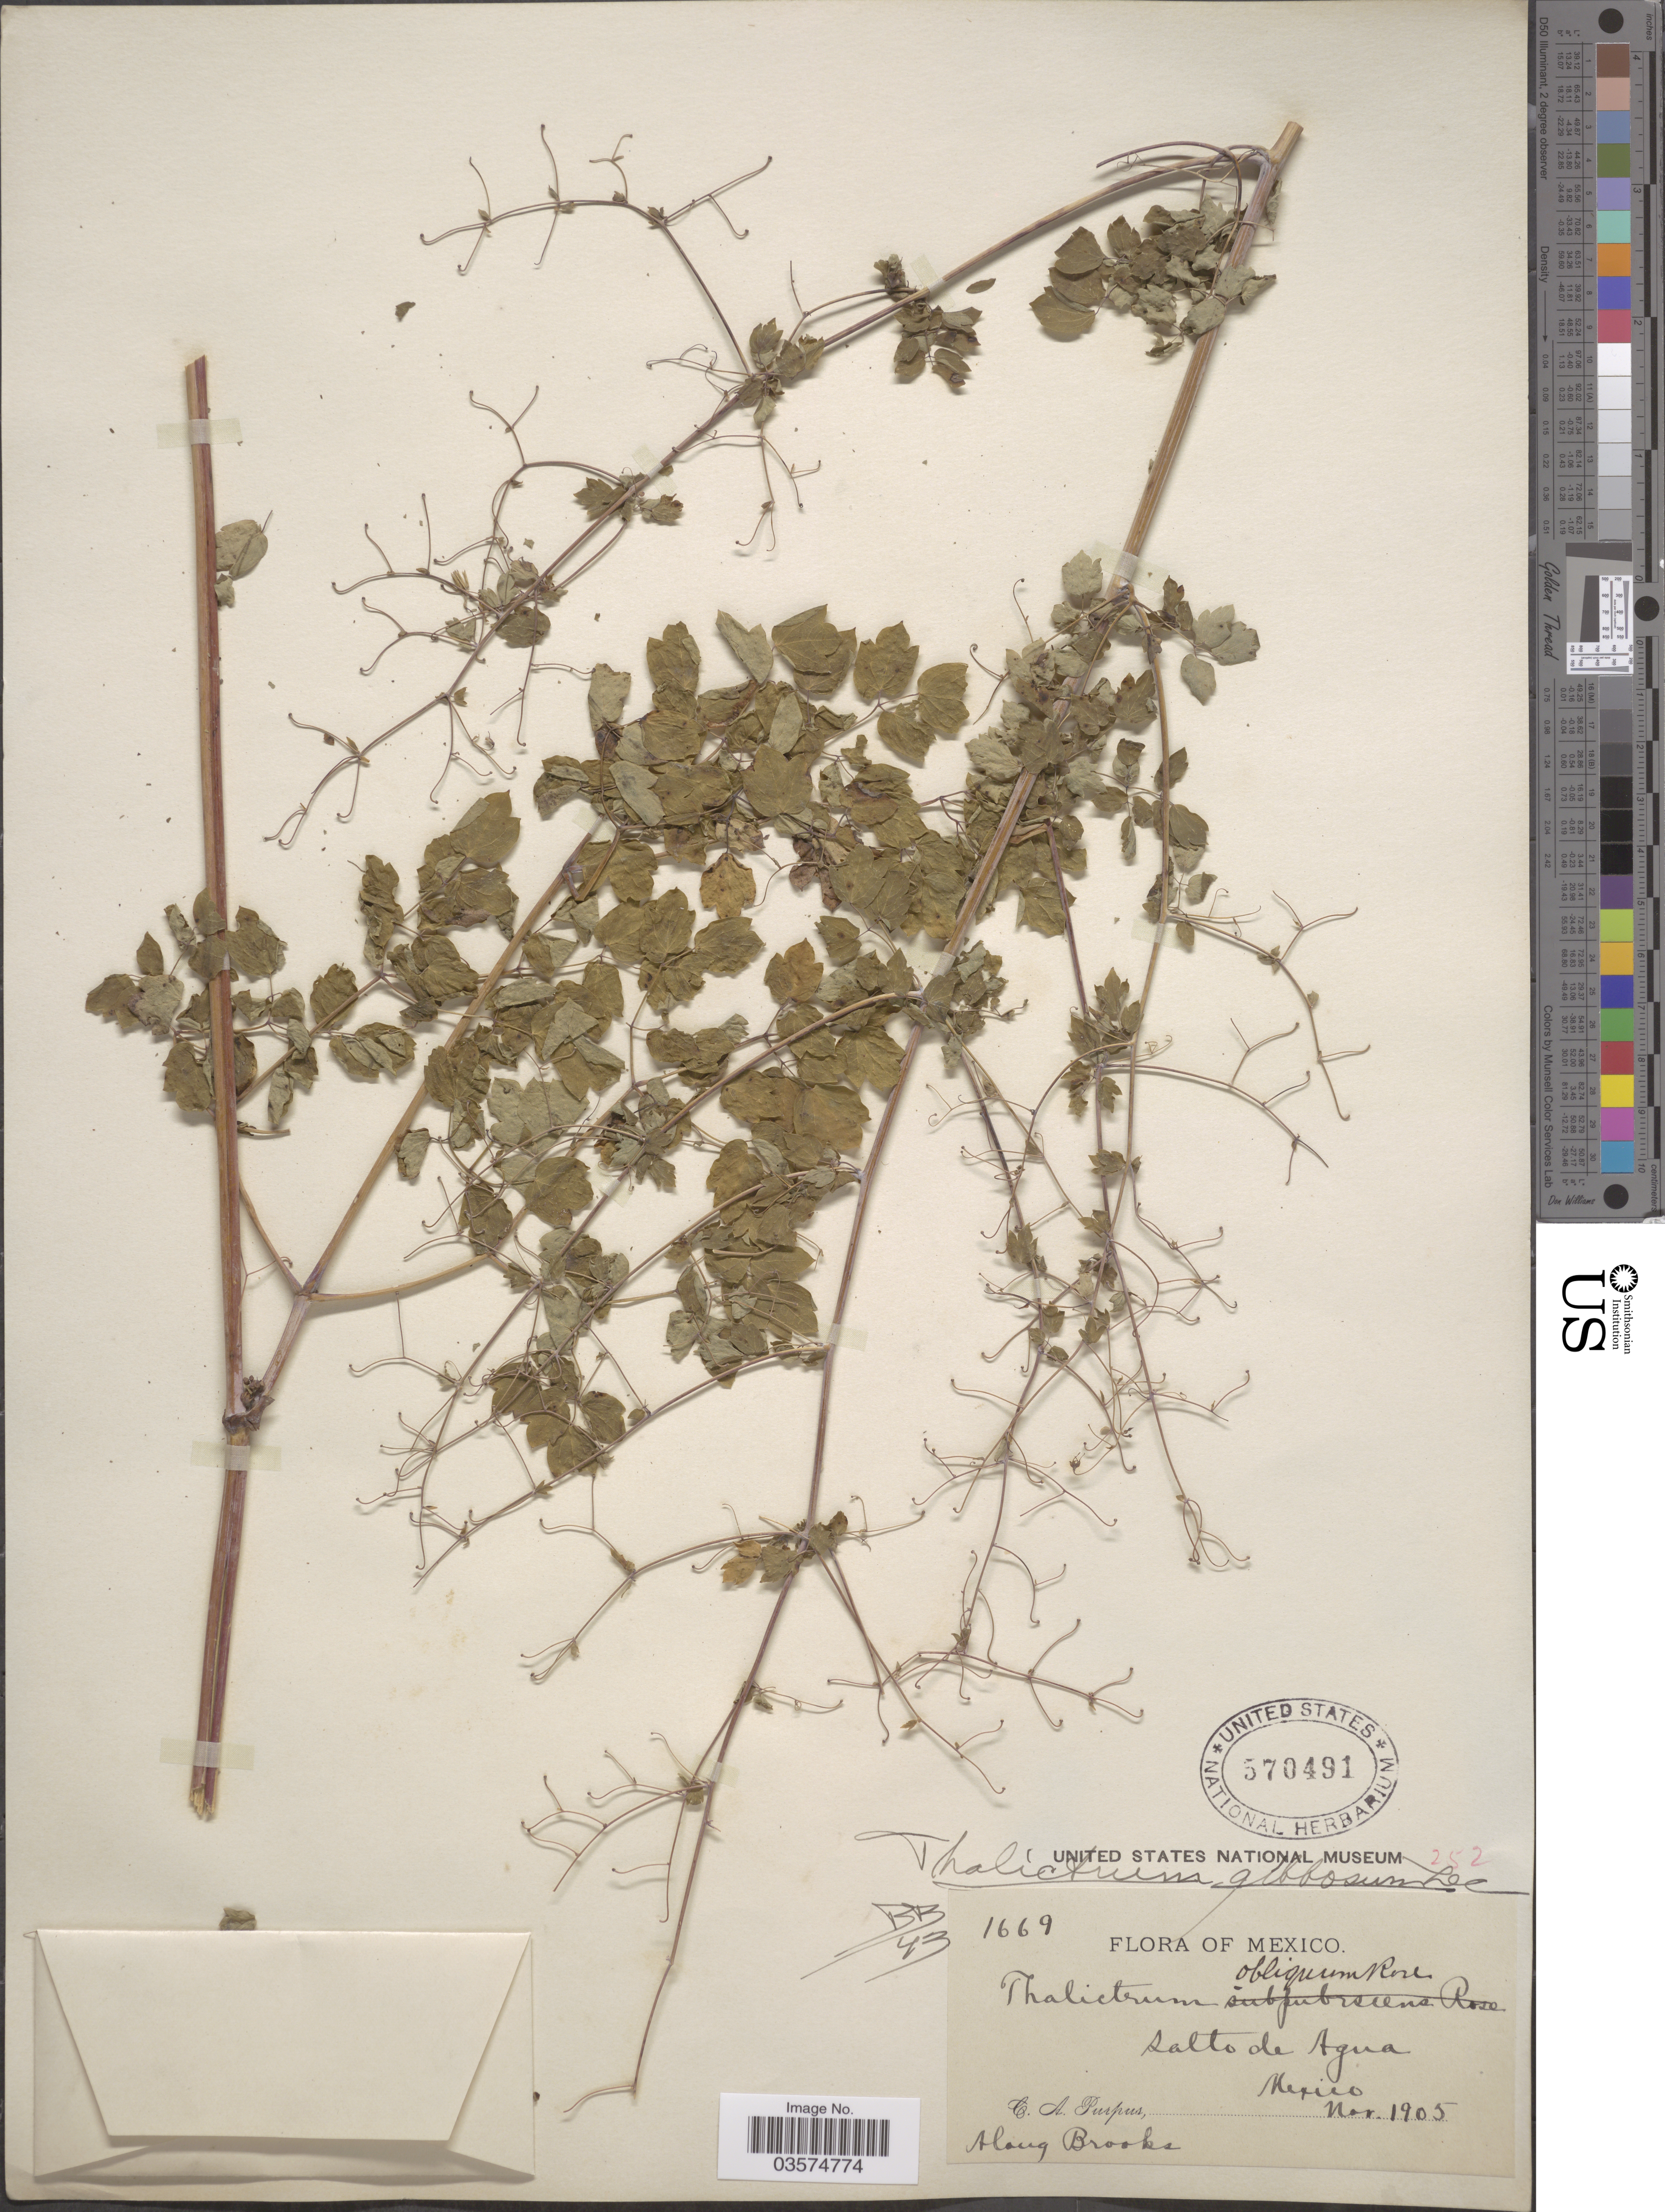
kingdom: Plantae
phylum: Tracheophyta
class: Magnoliopsida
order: Ranunculales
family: Ranunculaceae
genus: Thalictrum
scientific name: Thalictrum gibbosum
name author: Lec.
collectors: C. A. Purpus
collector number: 1669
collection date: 1905-11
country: Mexico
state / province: México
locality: Salto de Agua. Along Brooks.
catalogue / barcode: US 570491